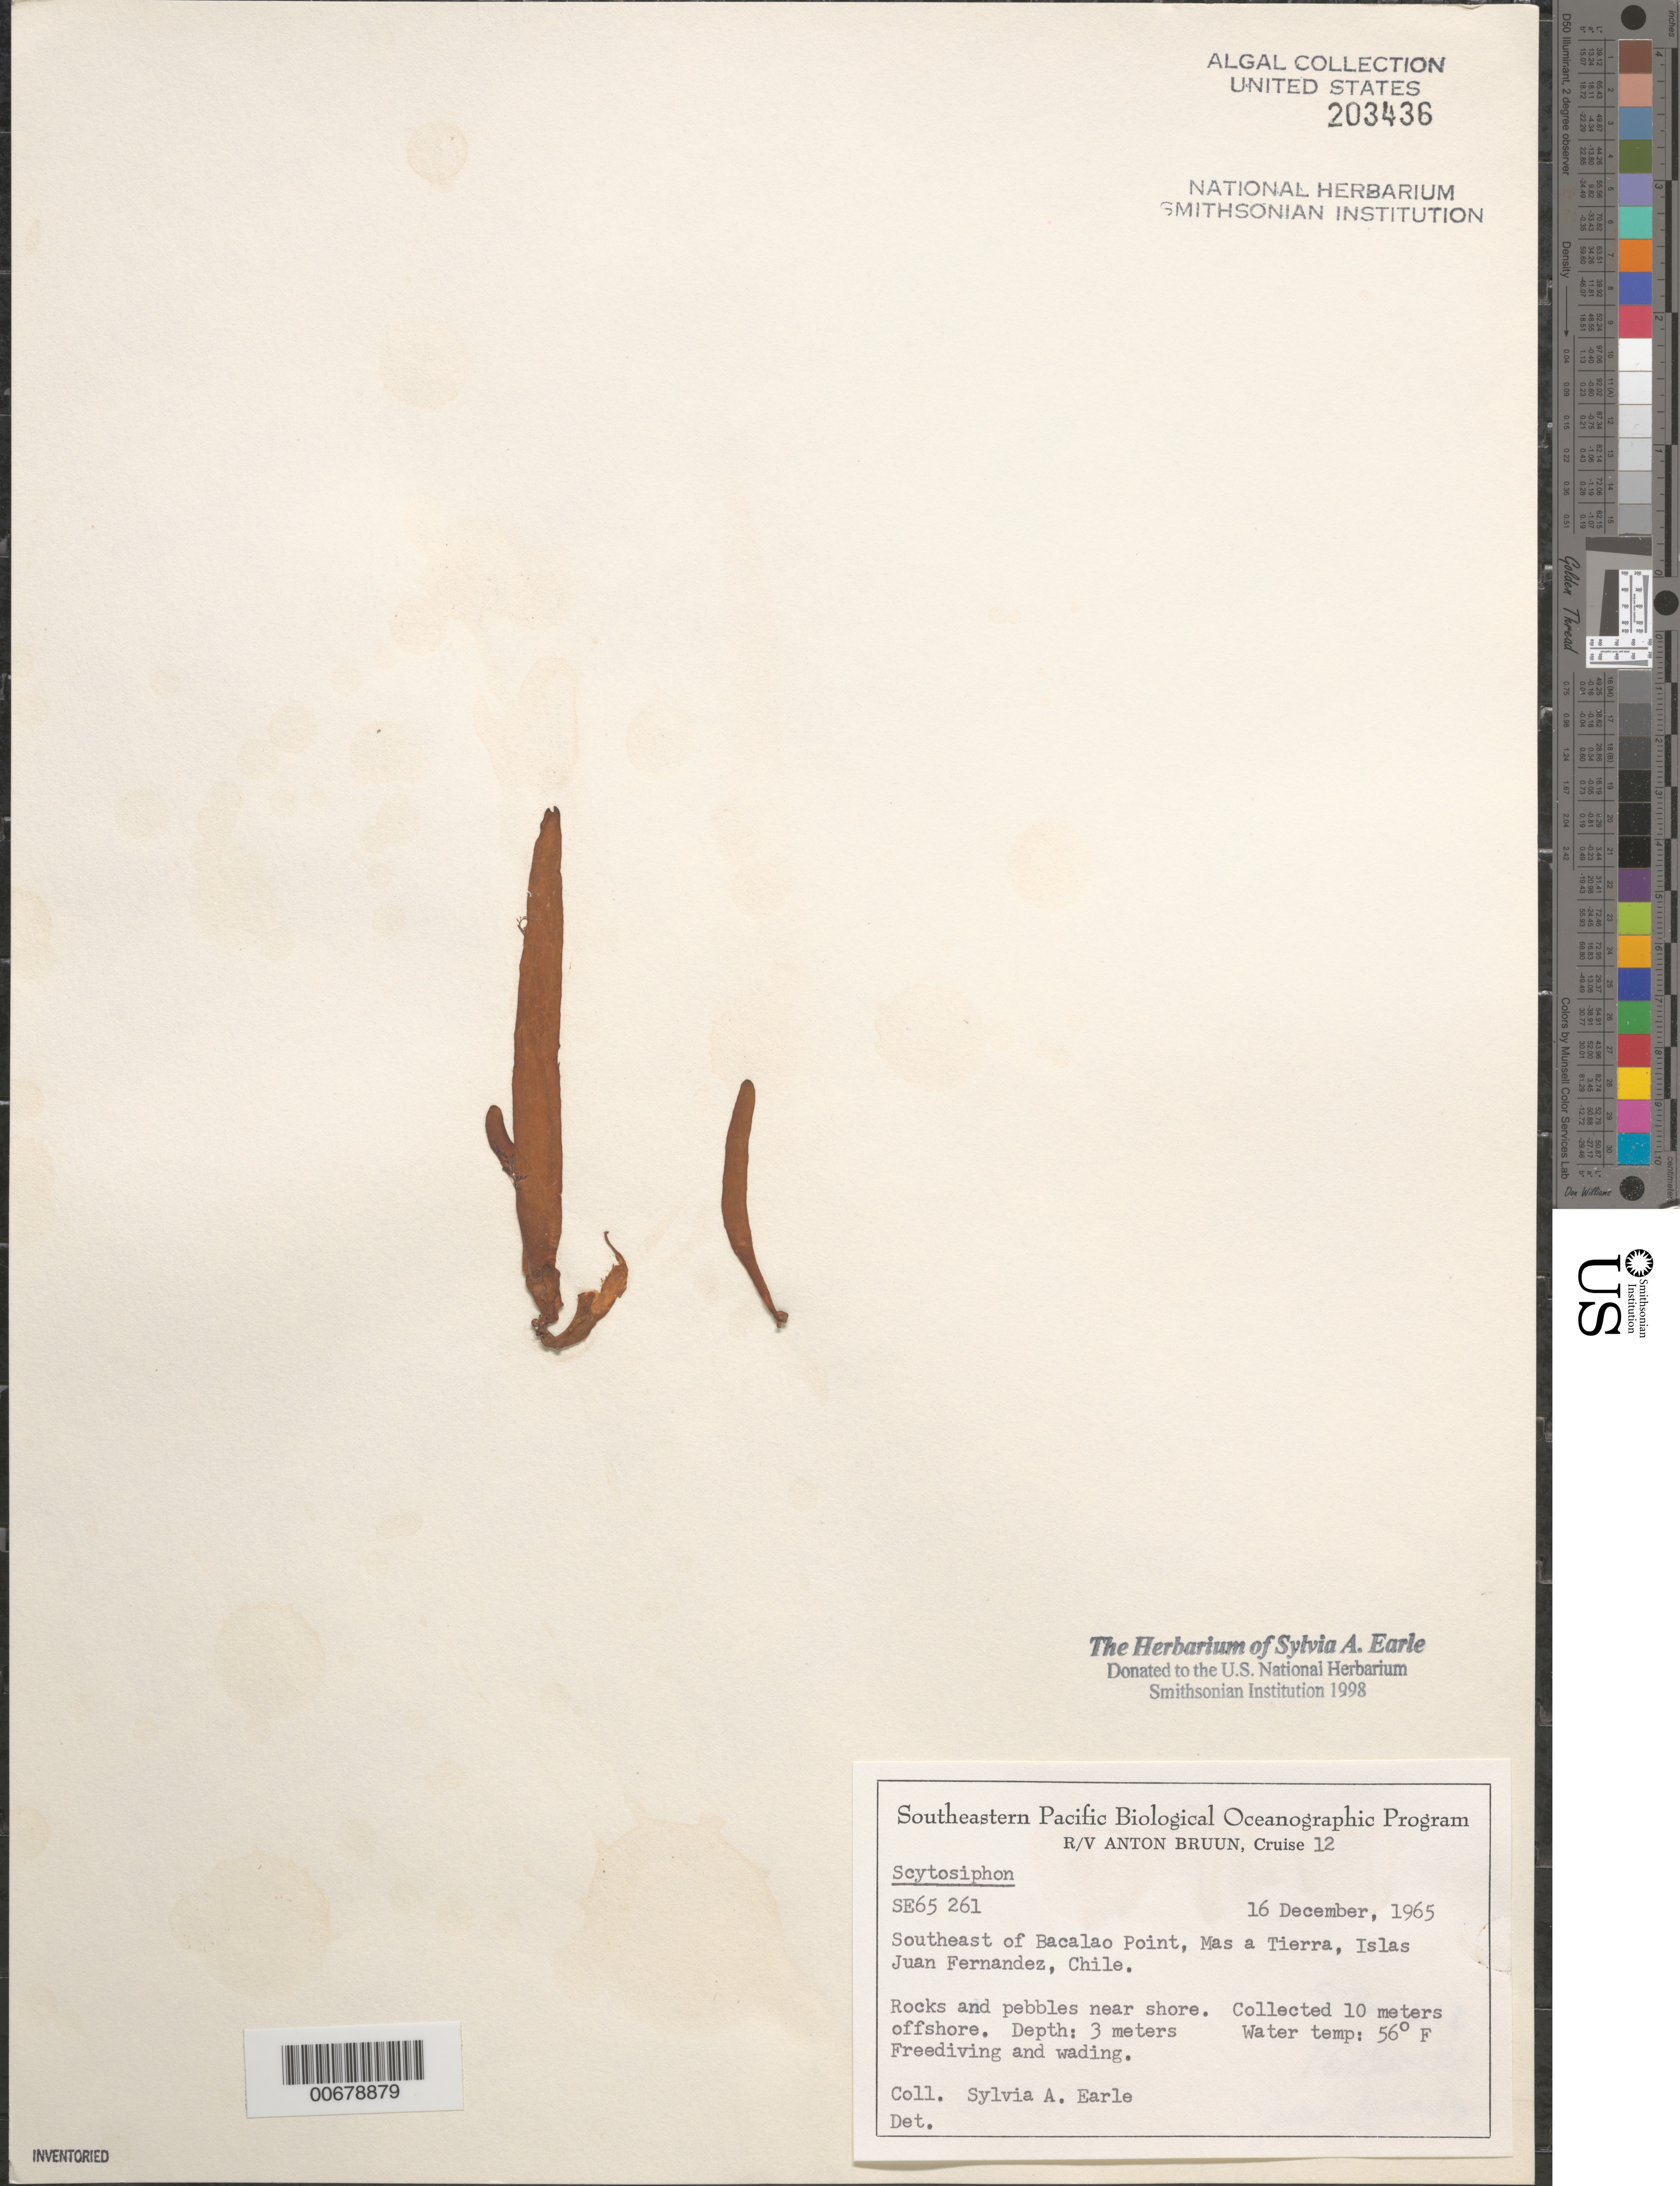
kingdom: Chromista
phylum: Ochrophyta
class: Phaeophyceae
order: Scytosiphonales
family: Scytosiphonaceae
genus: Scytosiphon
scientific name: Scytosiphon sp.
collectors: S. A. Earle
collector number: SE 65261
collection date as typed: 16 Dec 1965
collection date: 1965-12-16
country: Chile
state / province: Valparaíso (V)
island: Isla Más a Tierra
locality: Southeast of Bacalao Point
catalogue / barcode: US 203436